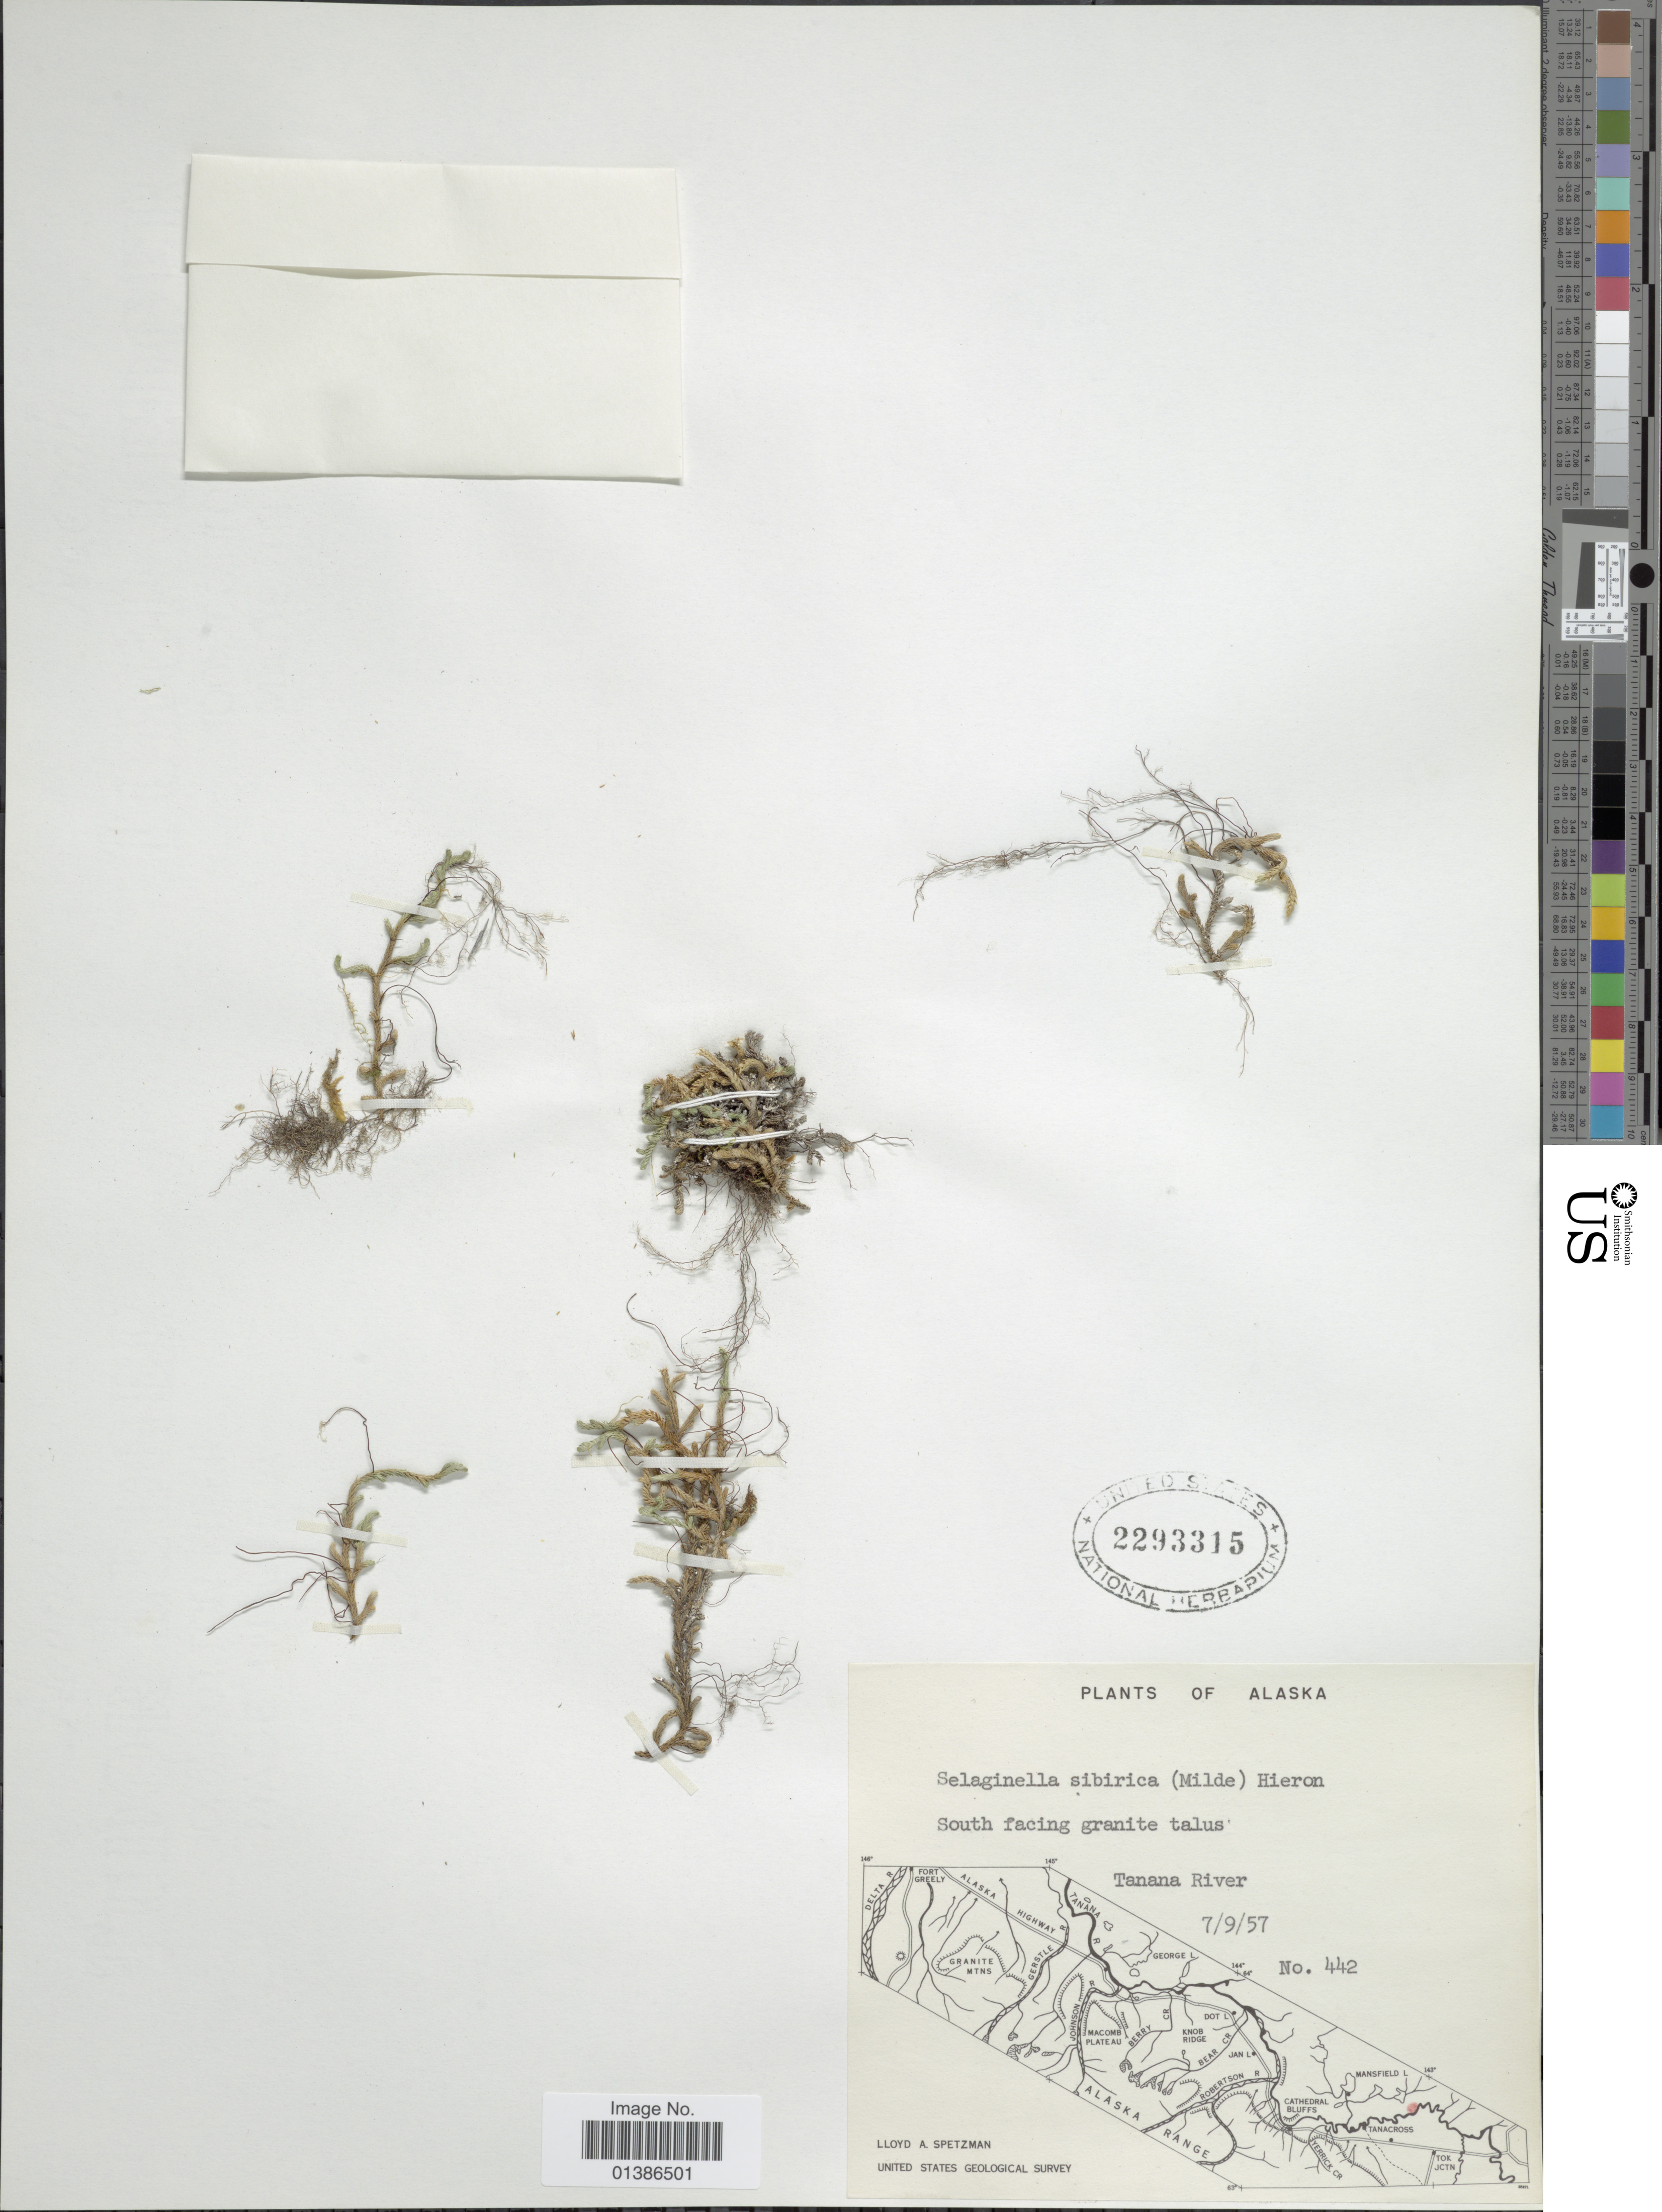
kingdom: Plantae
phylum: Tracheophyta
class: Lycopodiopsida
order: Selaginellales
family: Selaginellaceae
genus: Selaginella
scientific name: Selaginella sibirica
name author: (Milde) Hieron.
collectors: L. Spetzman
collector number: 442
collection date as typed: Transcribed d/m/y: 9/7/57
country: United States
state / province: Alaska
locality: Tanana River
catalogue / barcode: US 2293315